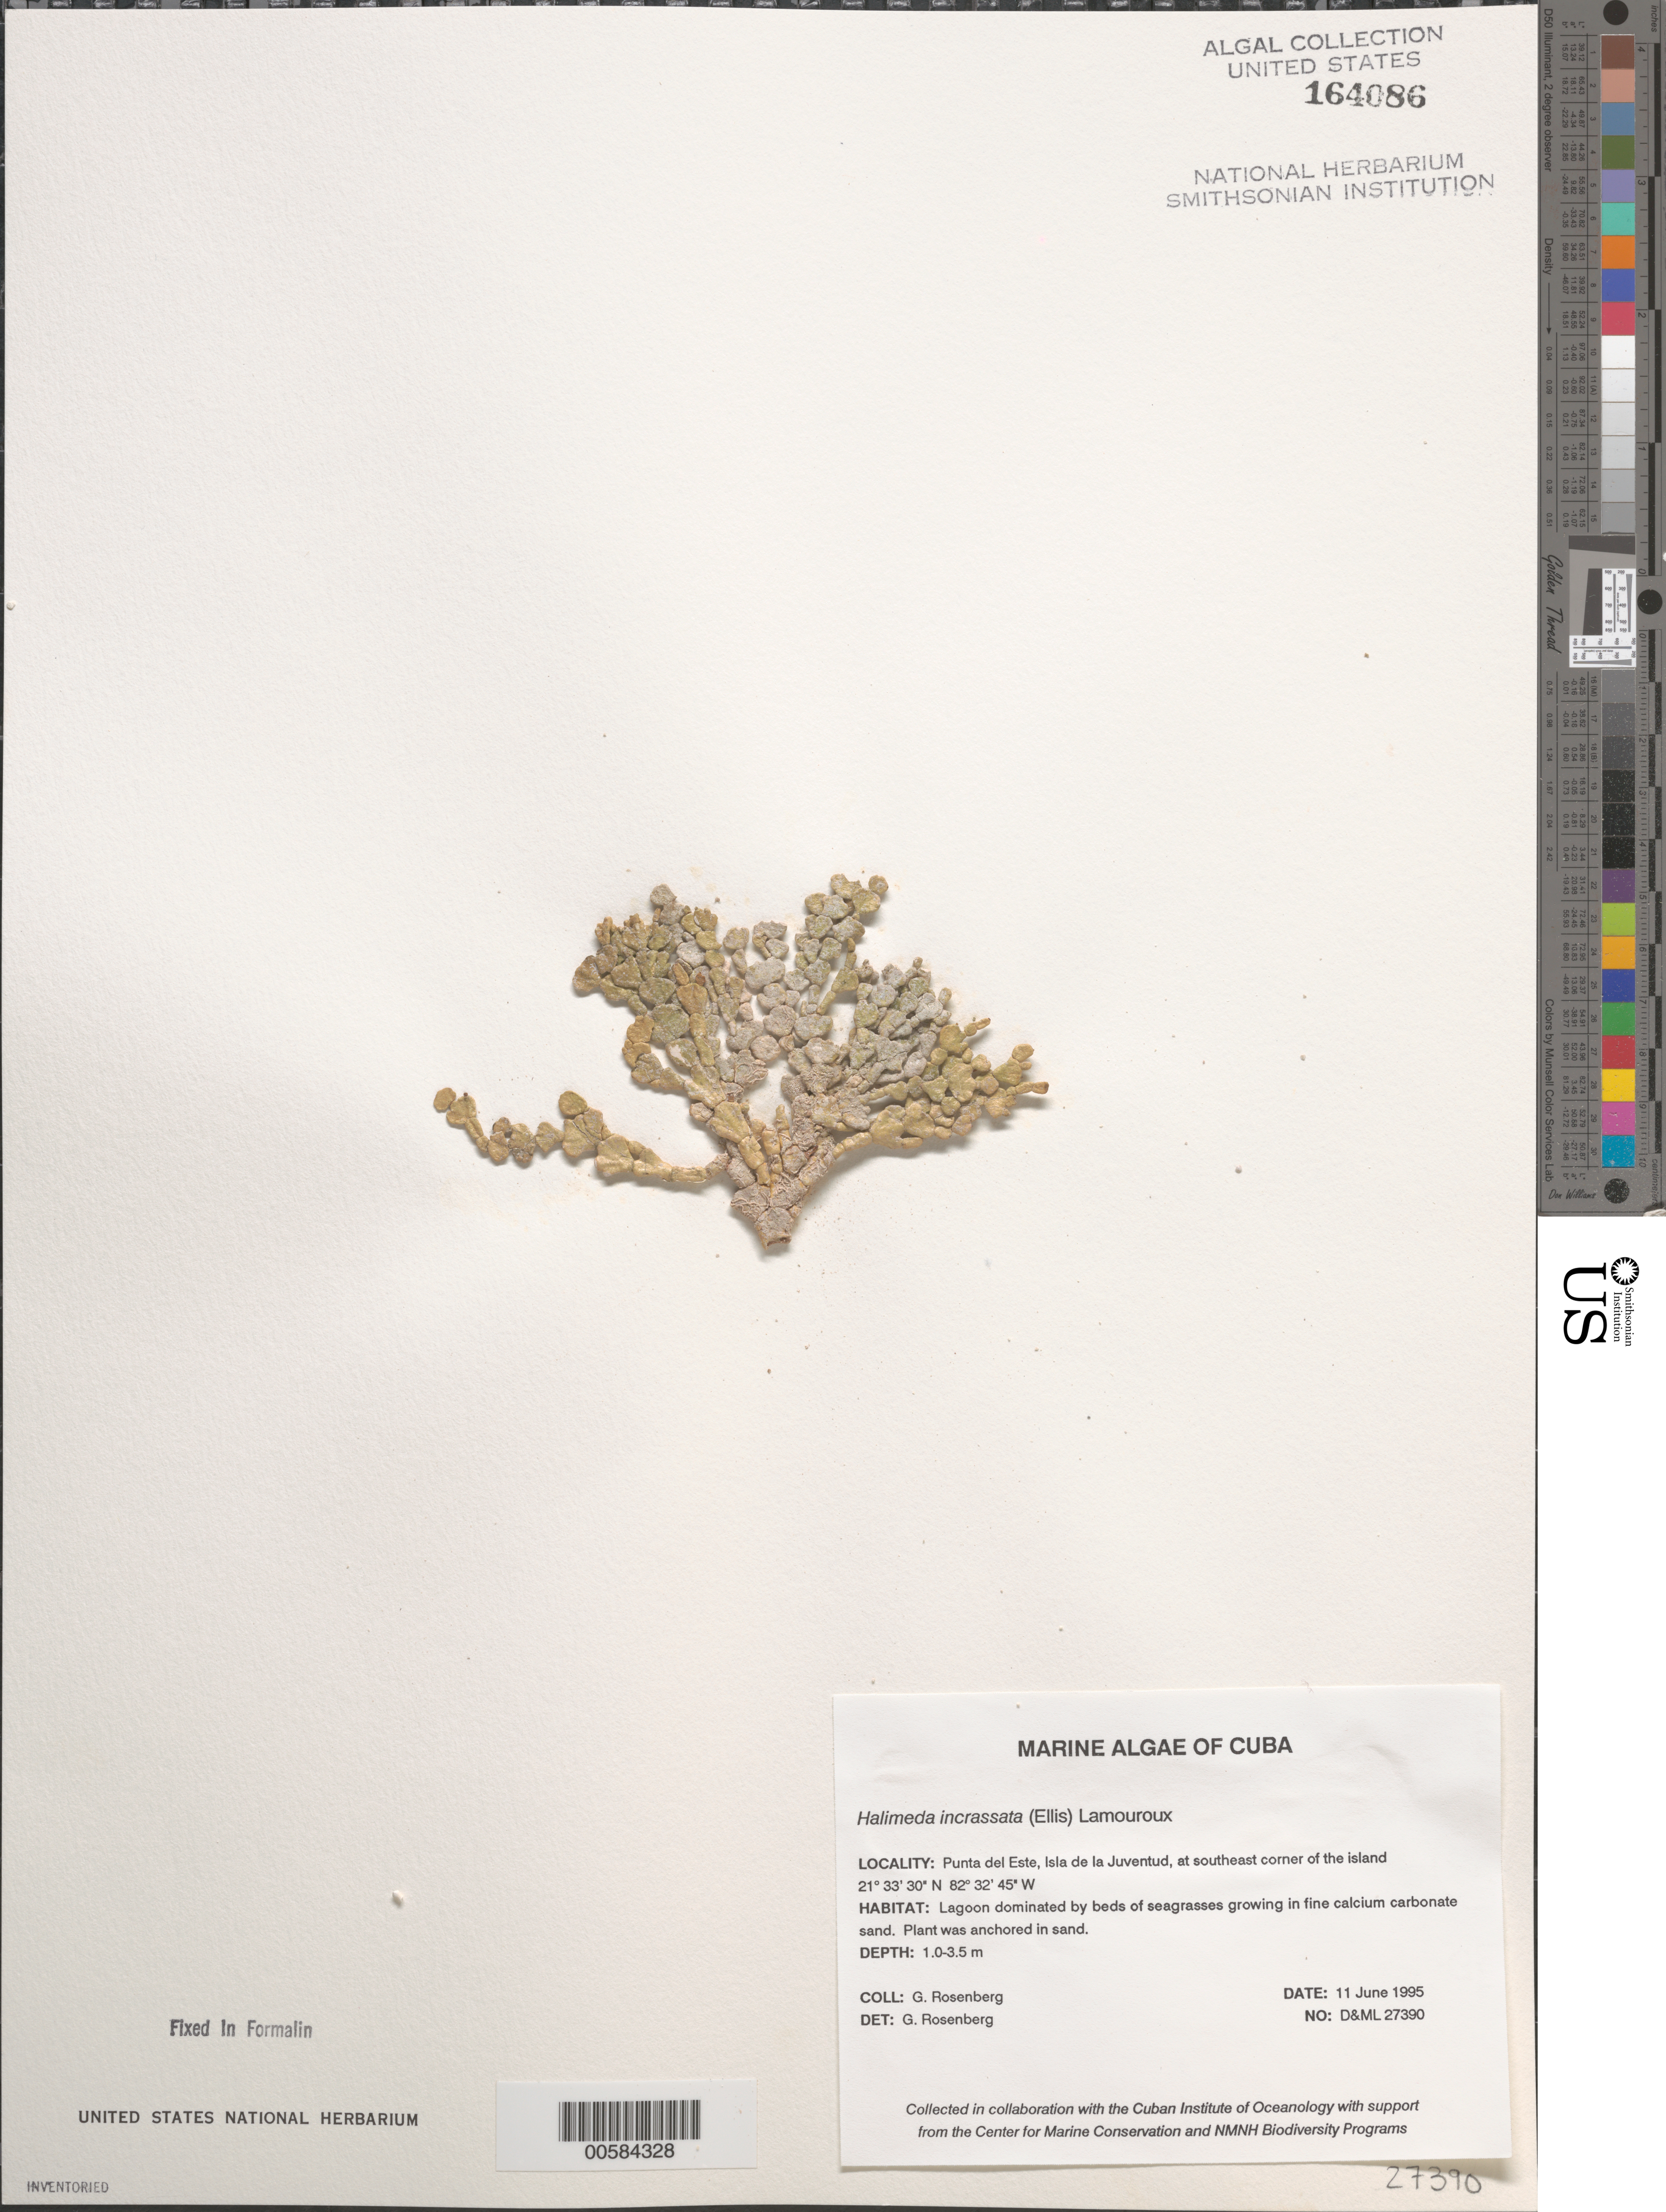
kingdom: Plantae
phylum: Chlorophyta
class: Ulvophyceae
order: Bryopsidales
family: Halimedaceae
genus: Halimeda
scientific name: Halimeda incrassata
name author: (J. Ellis) J.V.Lamouroux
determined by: Rosenberg, G.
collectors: G. Rosenberg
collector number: D&ML 27390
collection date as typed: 11 Jun 1995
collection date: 1995-06-11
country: Cuba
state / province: Isla de La Juventud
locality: Punta del este, isla de la juventud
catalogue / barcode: US 164086